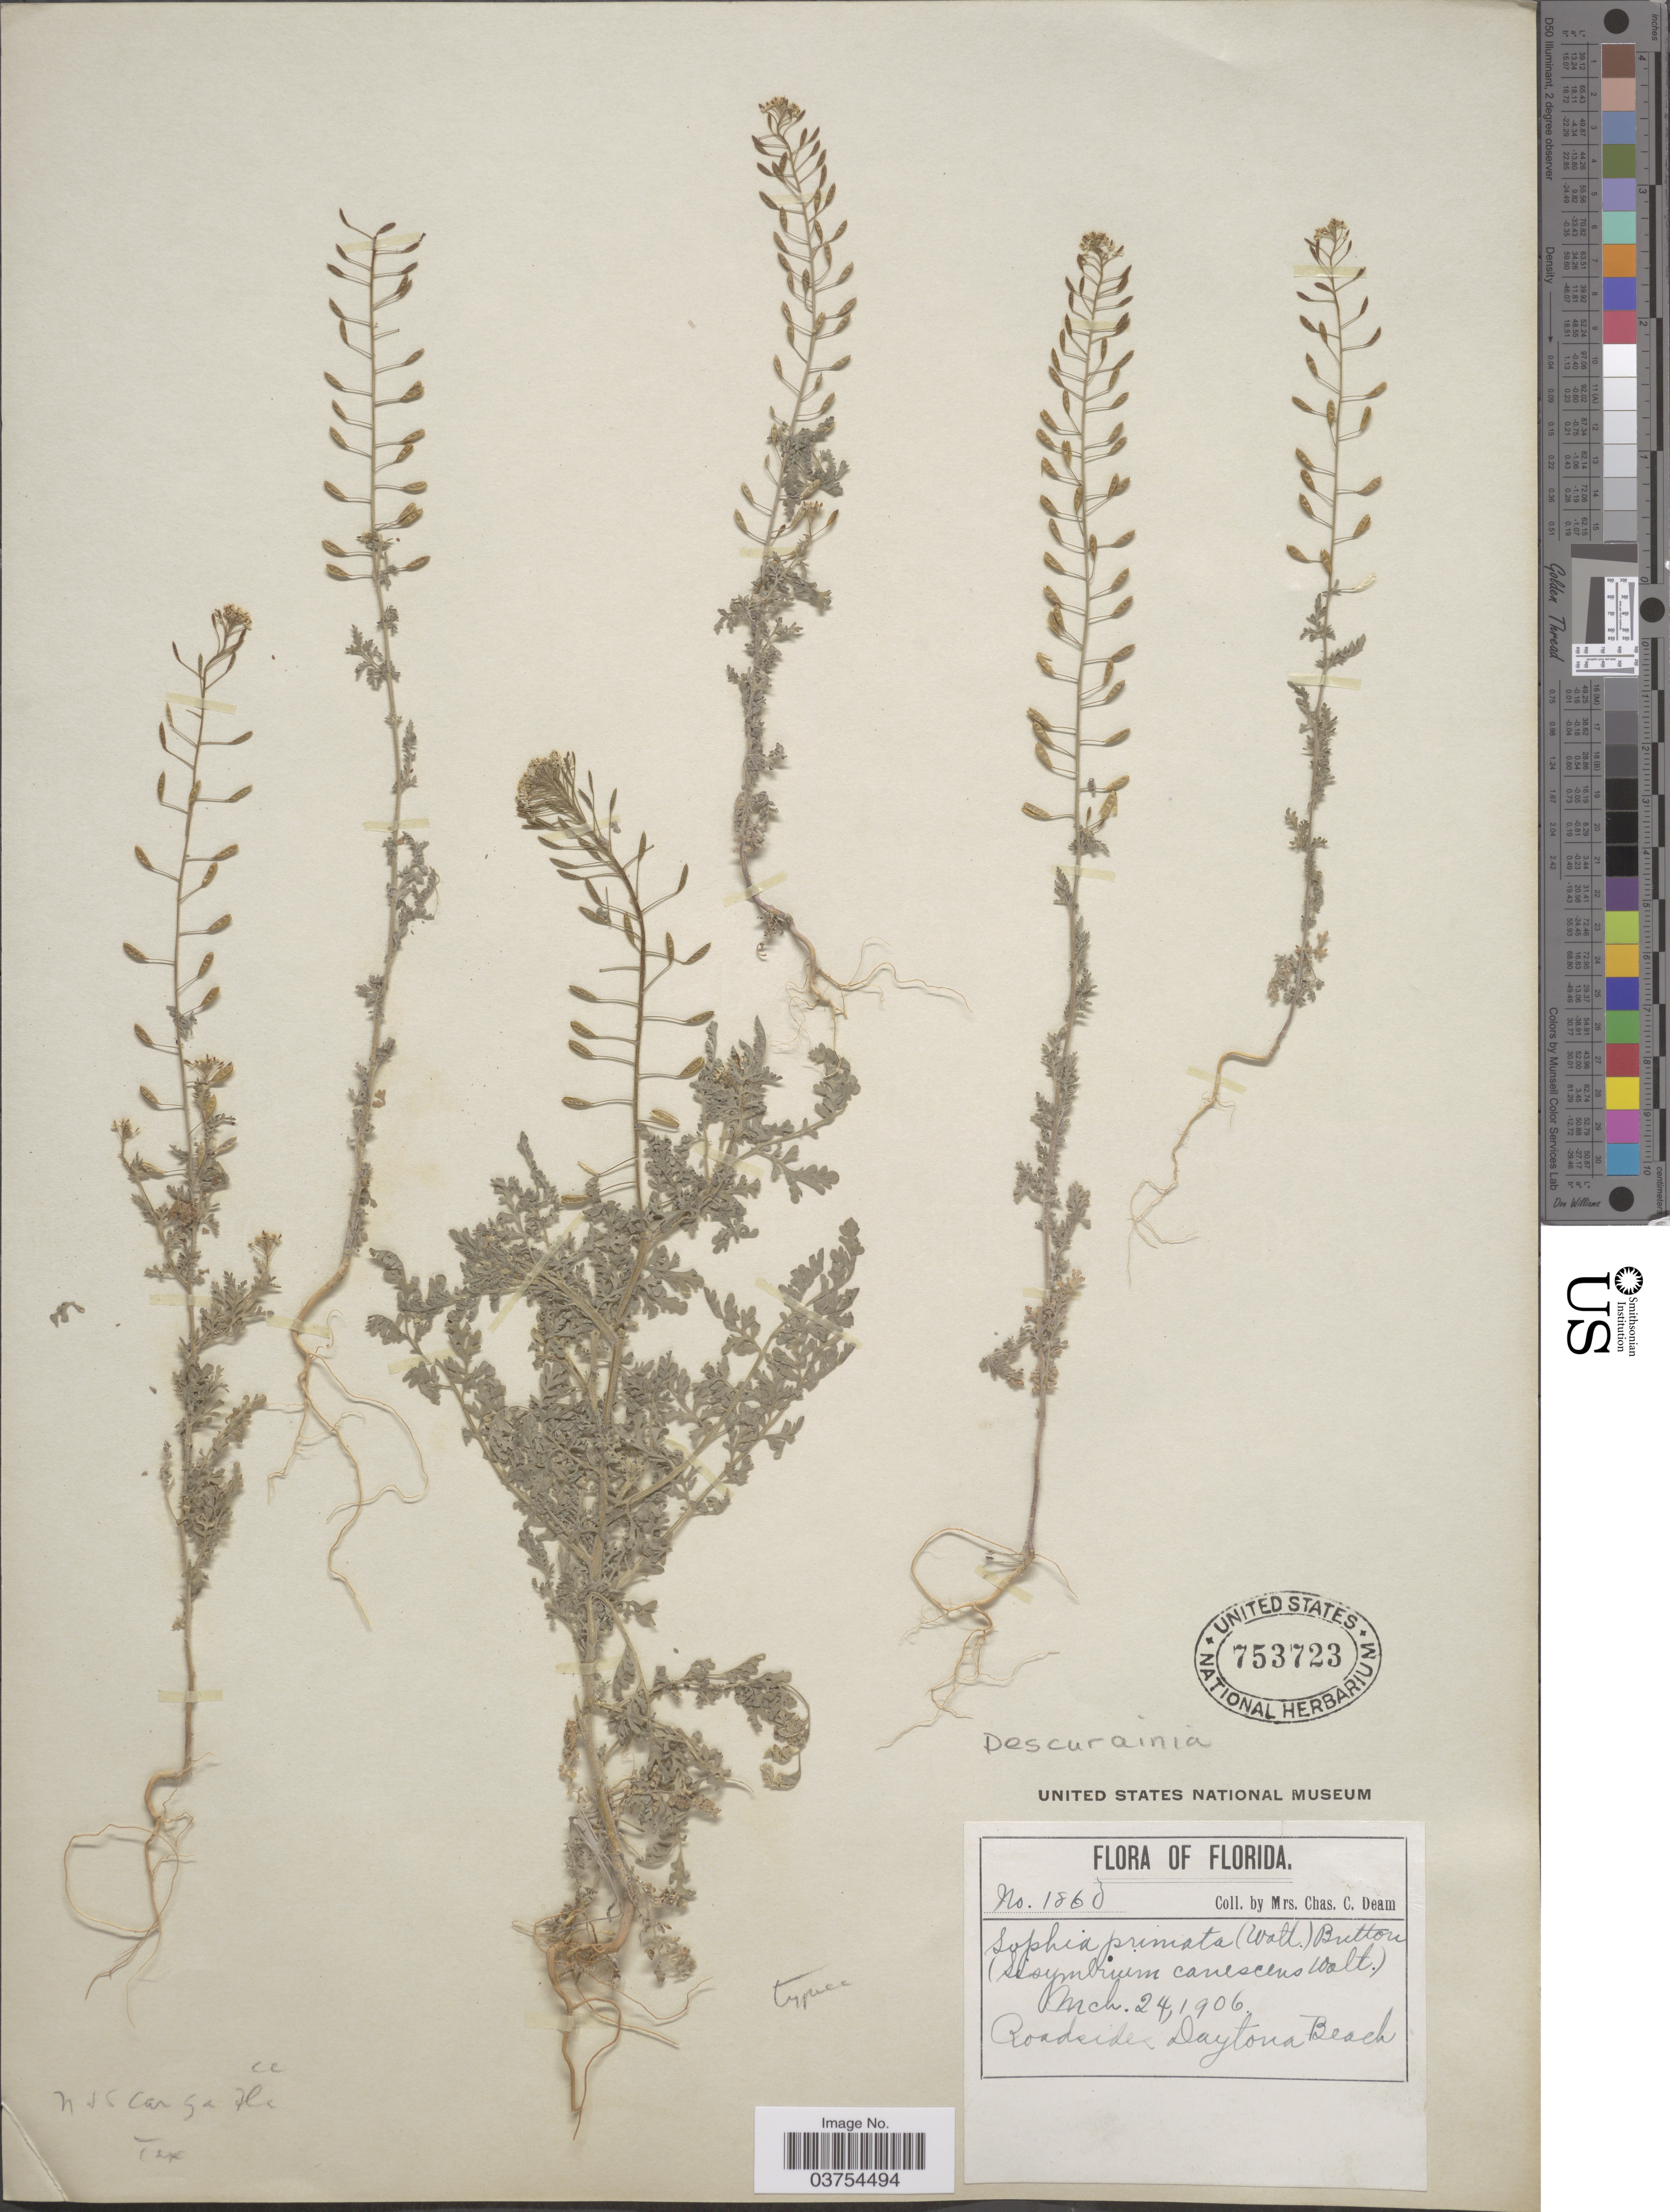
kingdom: Plantae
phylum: Tracheophyta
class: Magnoliopsida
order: Brassicales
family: Brassicaceae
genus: Descurainia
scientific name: Descurainia pinnata subsp. typica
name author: (C.A. Mey.) Detling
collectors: C. Deam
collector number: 1860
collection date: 1906-03-24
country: United States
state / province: Florida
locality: Roadside Daytona Beach.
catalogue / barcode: US 753723